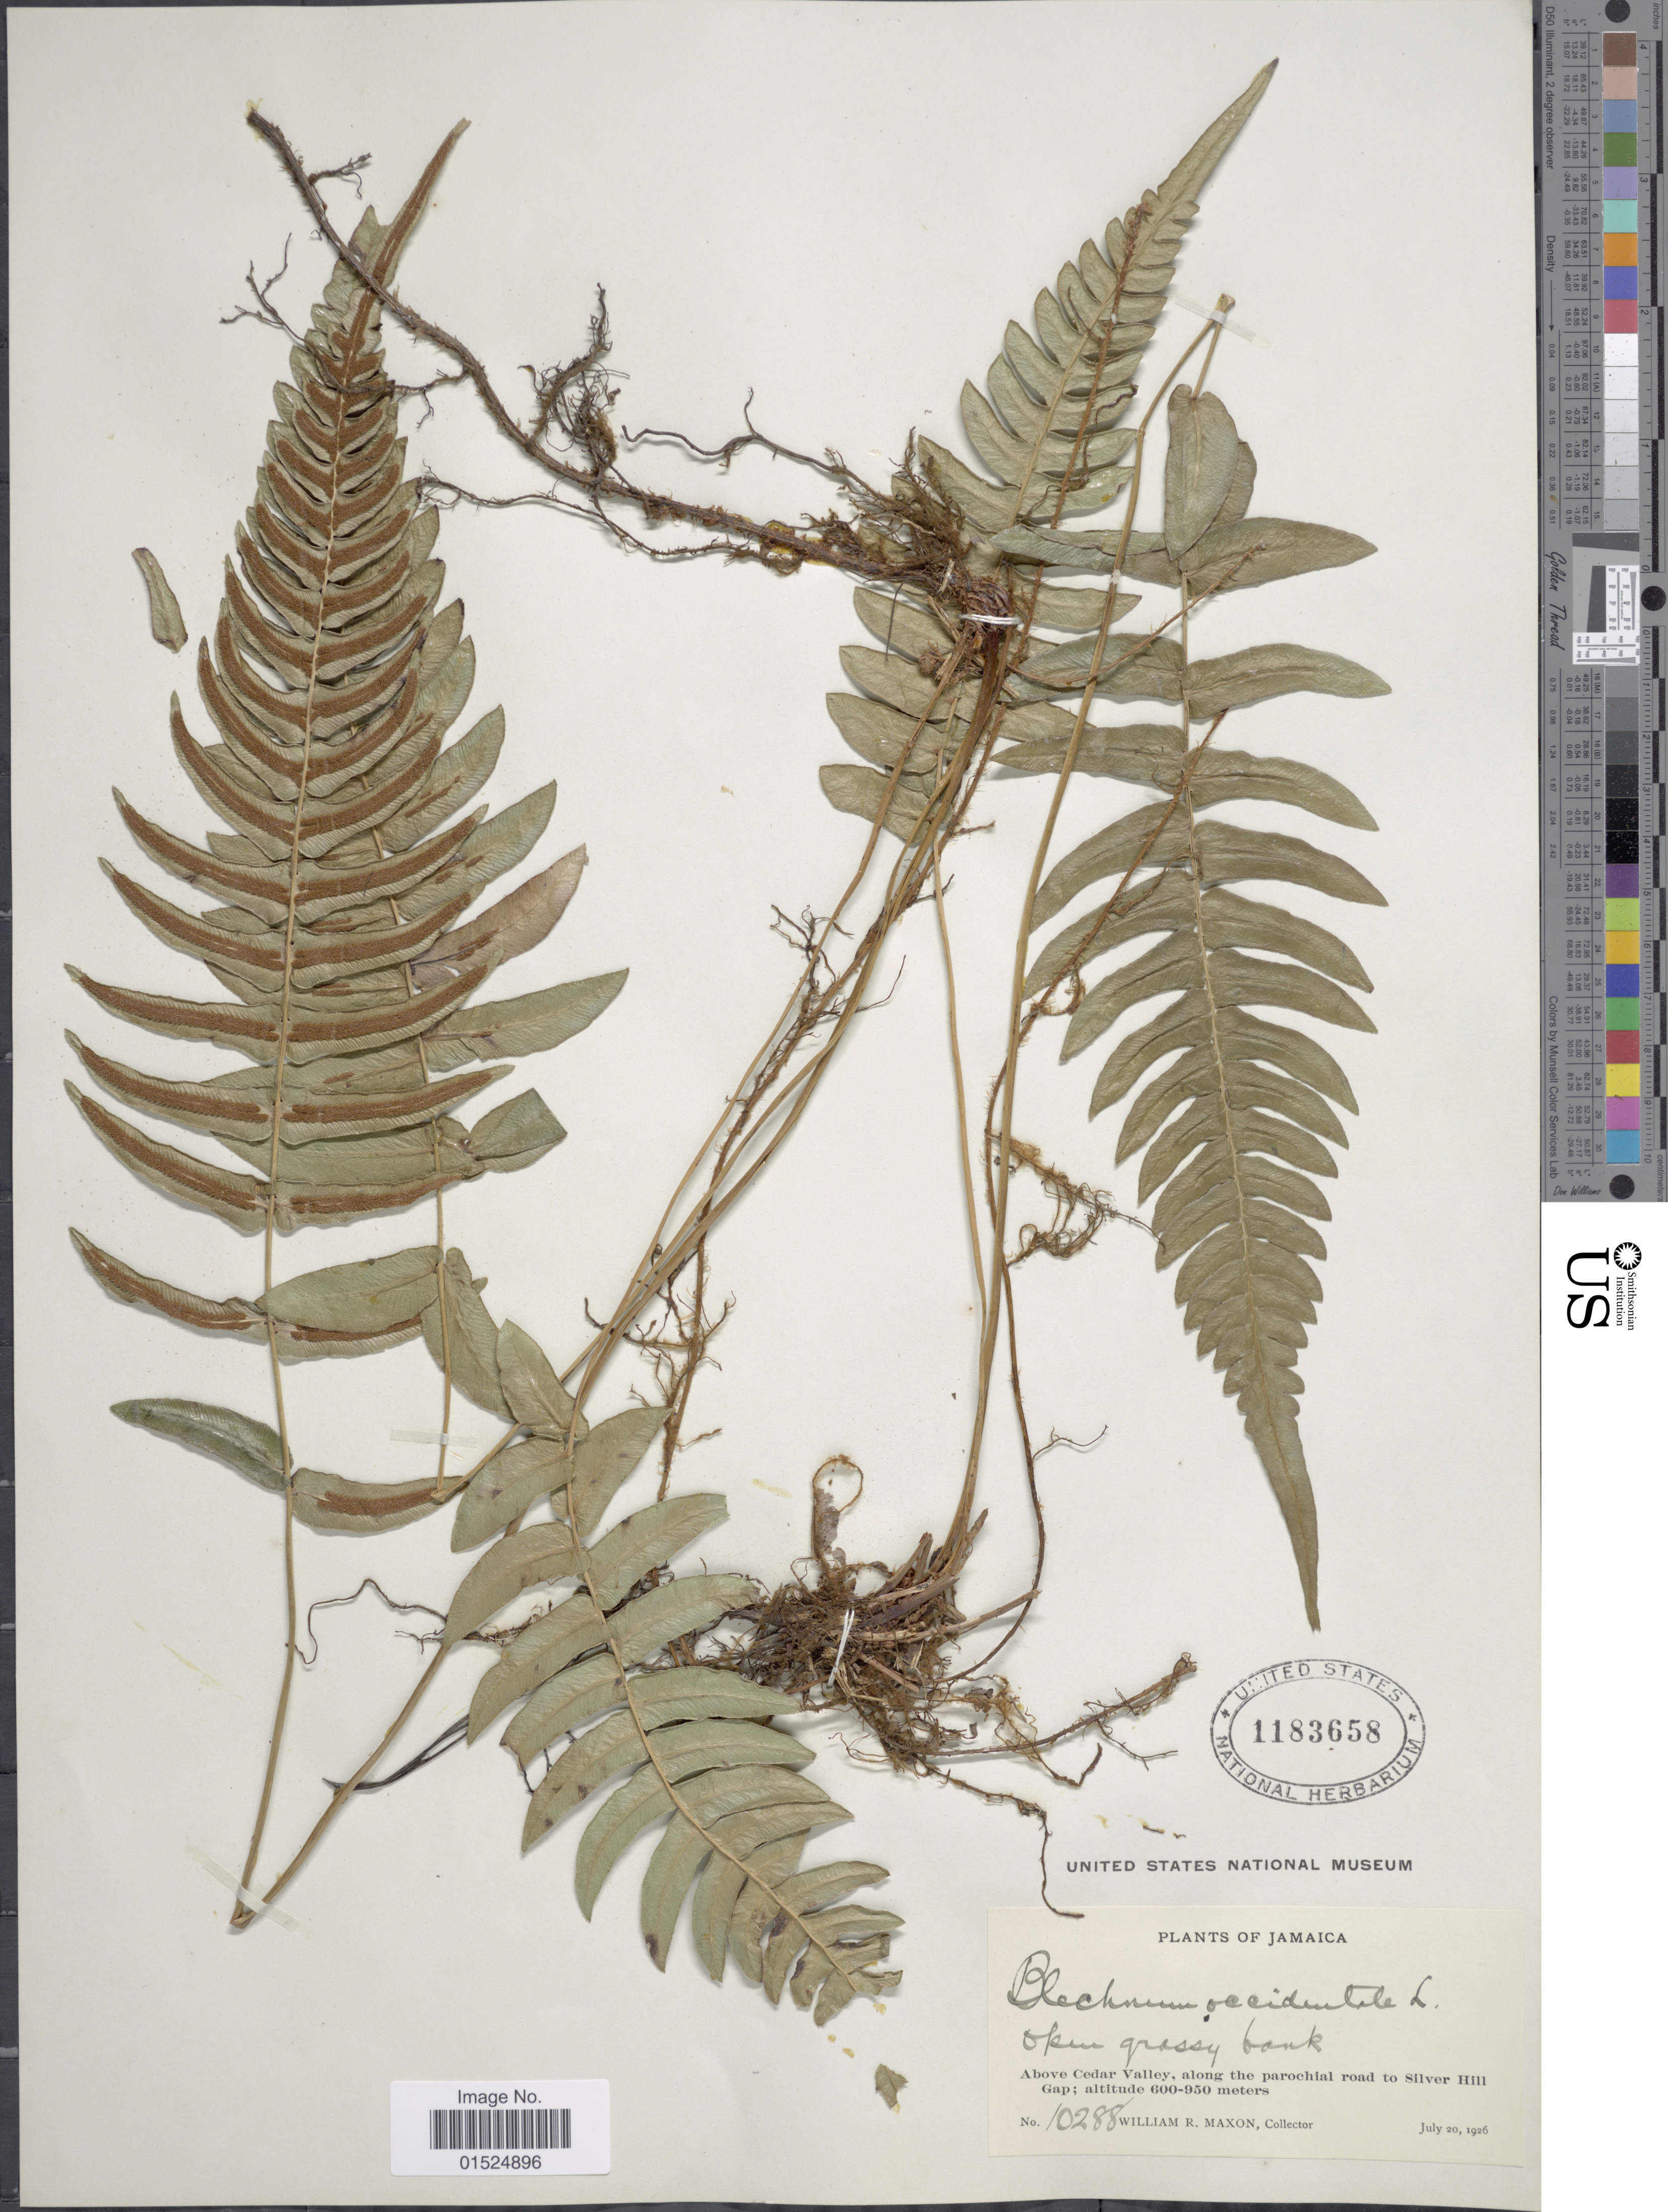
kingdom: Plantae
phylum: Tracheophyta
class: Polypodiopsida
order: Polypodiales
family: Blechnaceae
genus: Blechnum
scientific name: Blechnum occidentale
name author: L.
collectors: W. R. Maxon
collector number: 10288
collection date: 1926-07-20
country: Jamaica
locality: Above Cedar Valley, along the parochial road to Silver Hill Gap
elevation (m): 600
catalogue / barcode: US 1183658